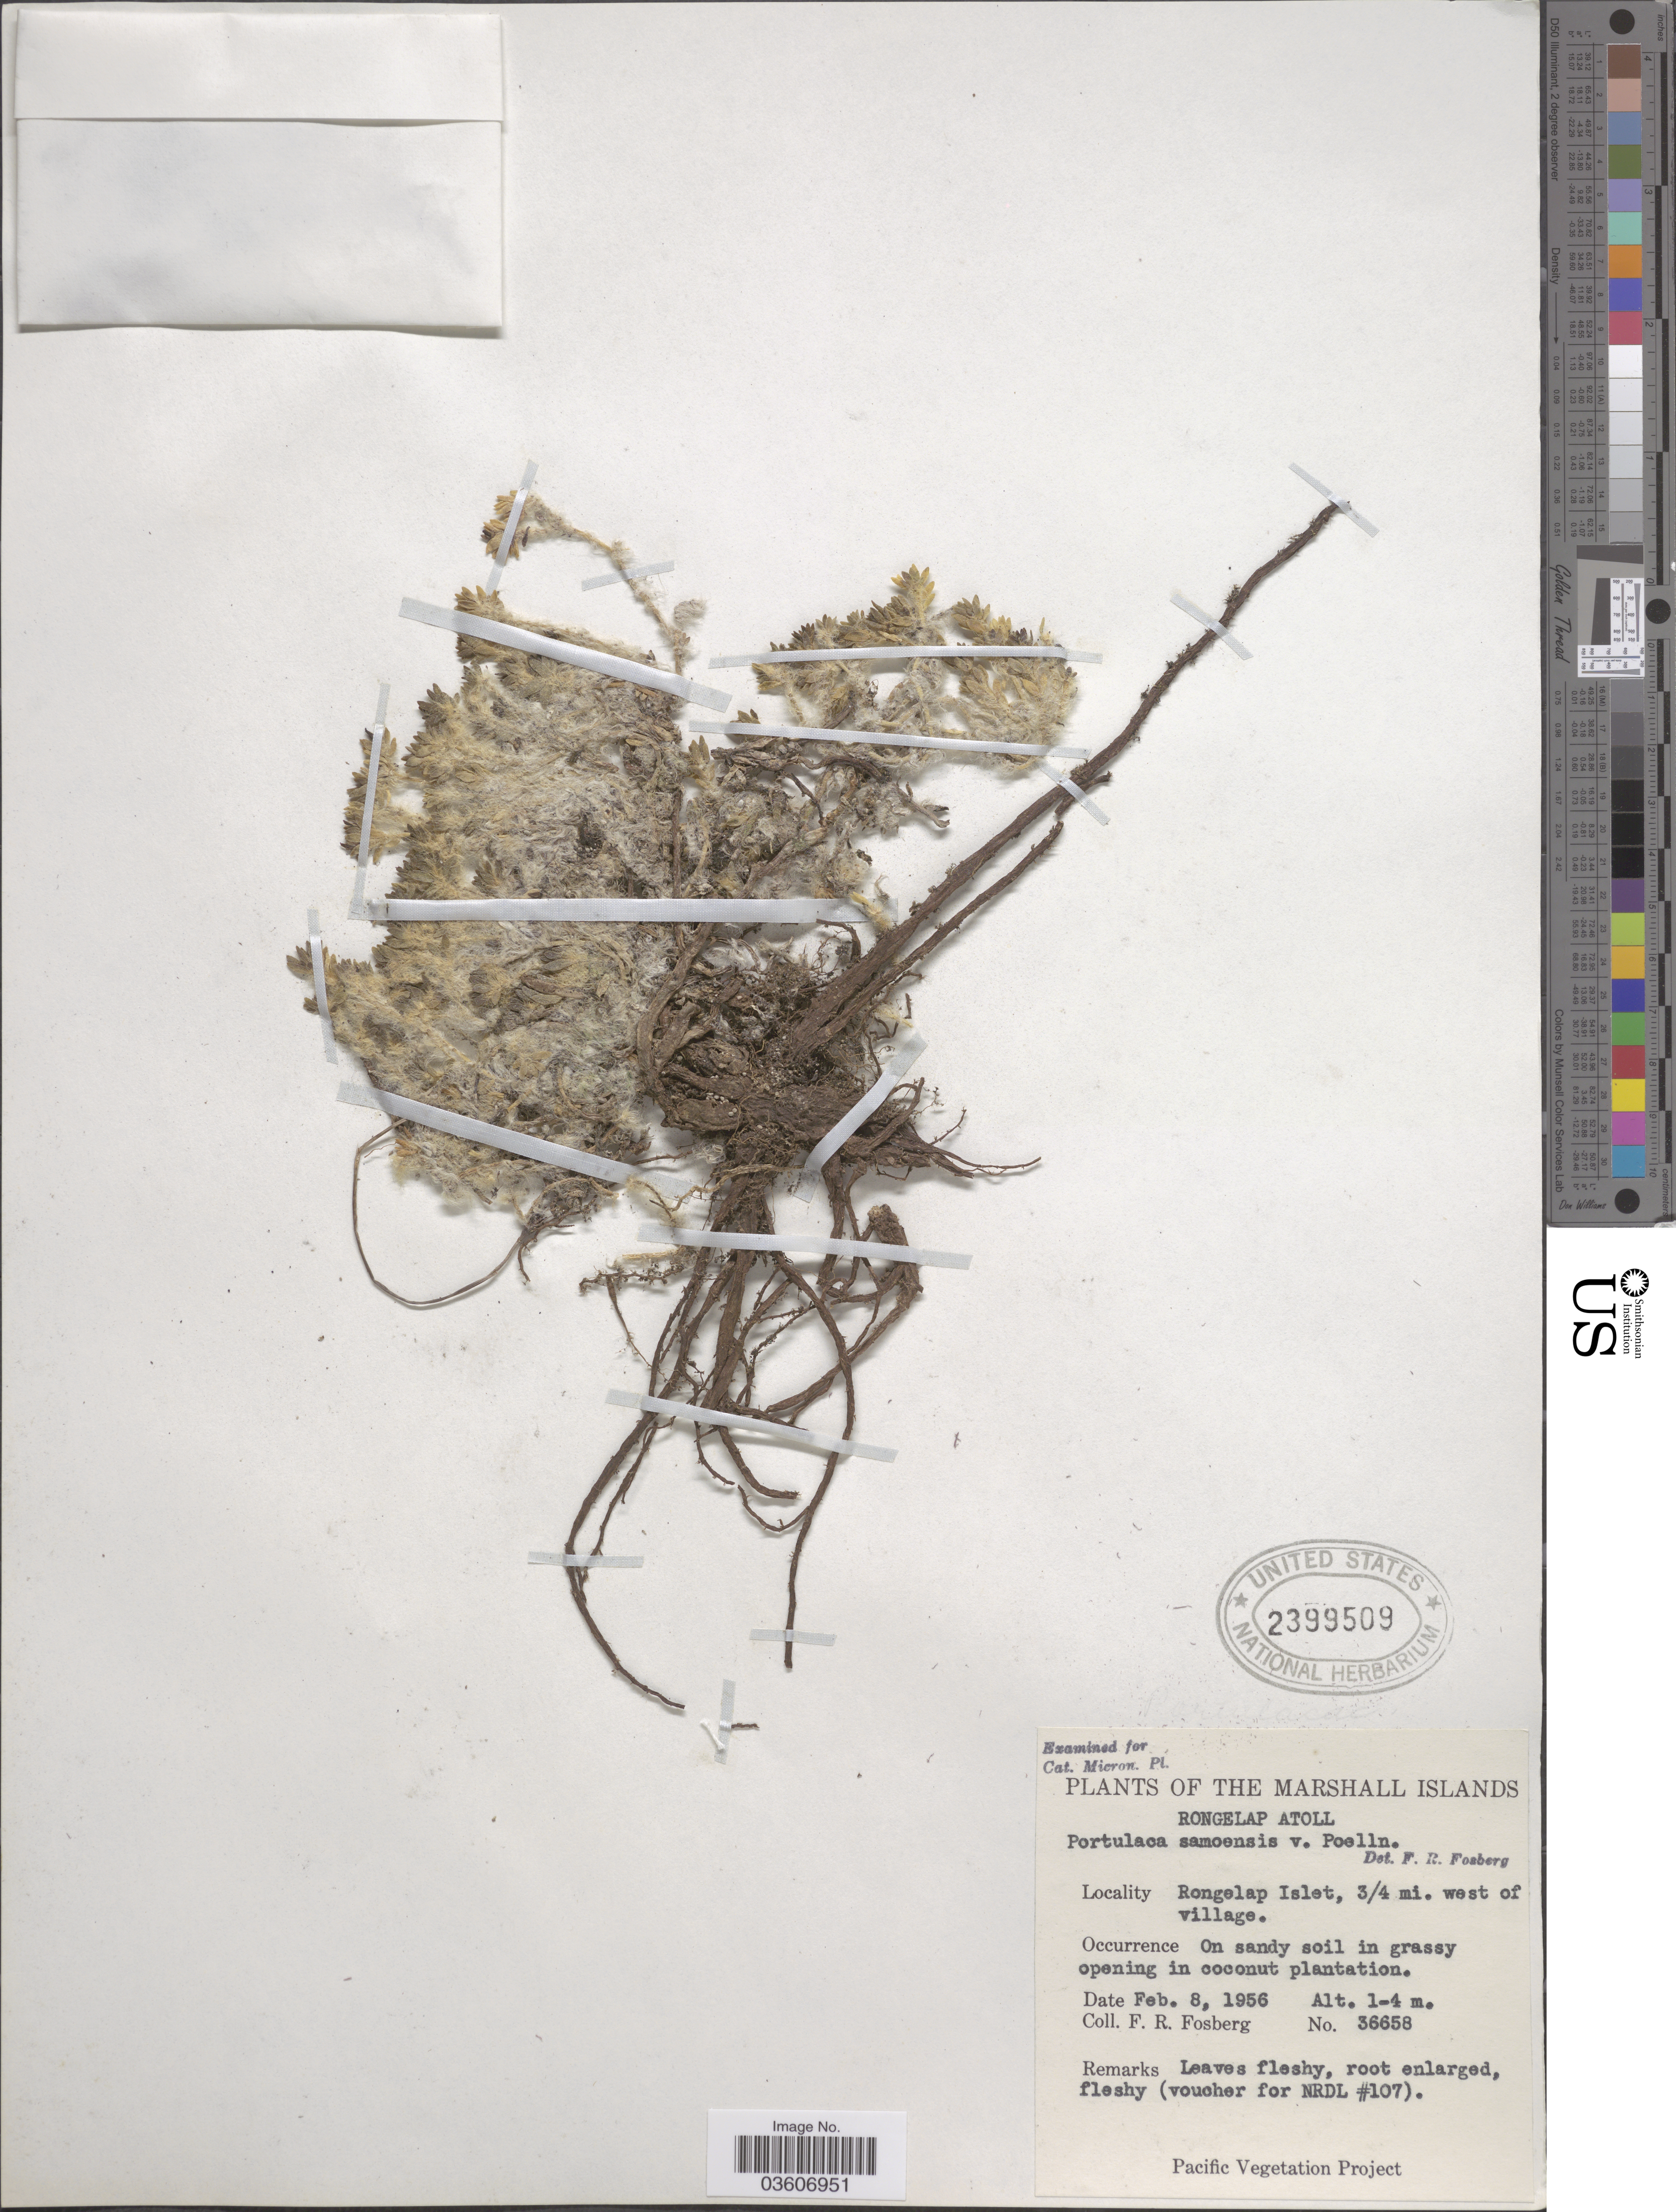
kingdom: Plantae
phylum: Tracheophyta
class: Magnoliopsida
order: Caryophyllales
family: Portulacaceae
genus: Portulaca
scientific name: Portulaca australis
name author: Endl.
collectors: F. R. Fosberg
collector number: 36658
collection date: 1956-02-08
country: Marshall Islands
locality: Rongelap Atoll. Rongelap Islet, ¾ mi. west of village.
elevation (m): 1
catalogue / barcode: US 2399509